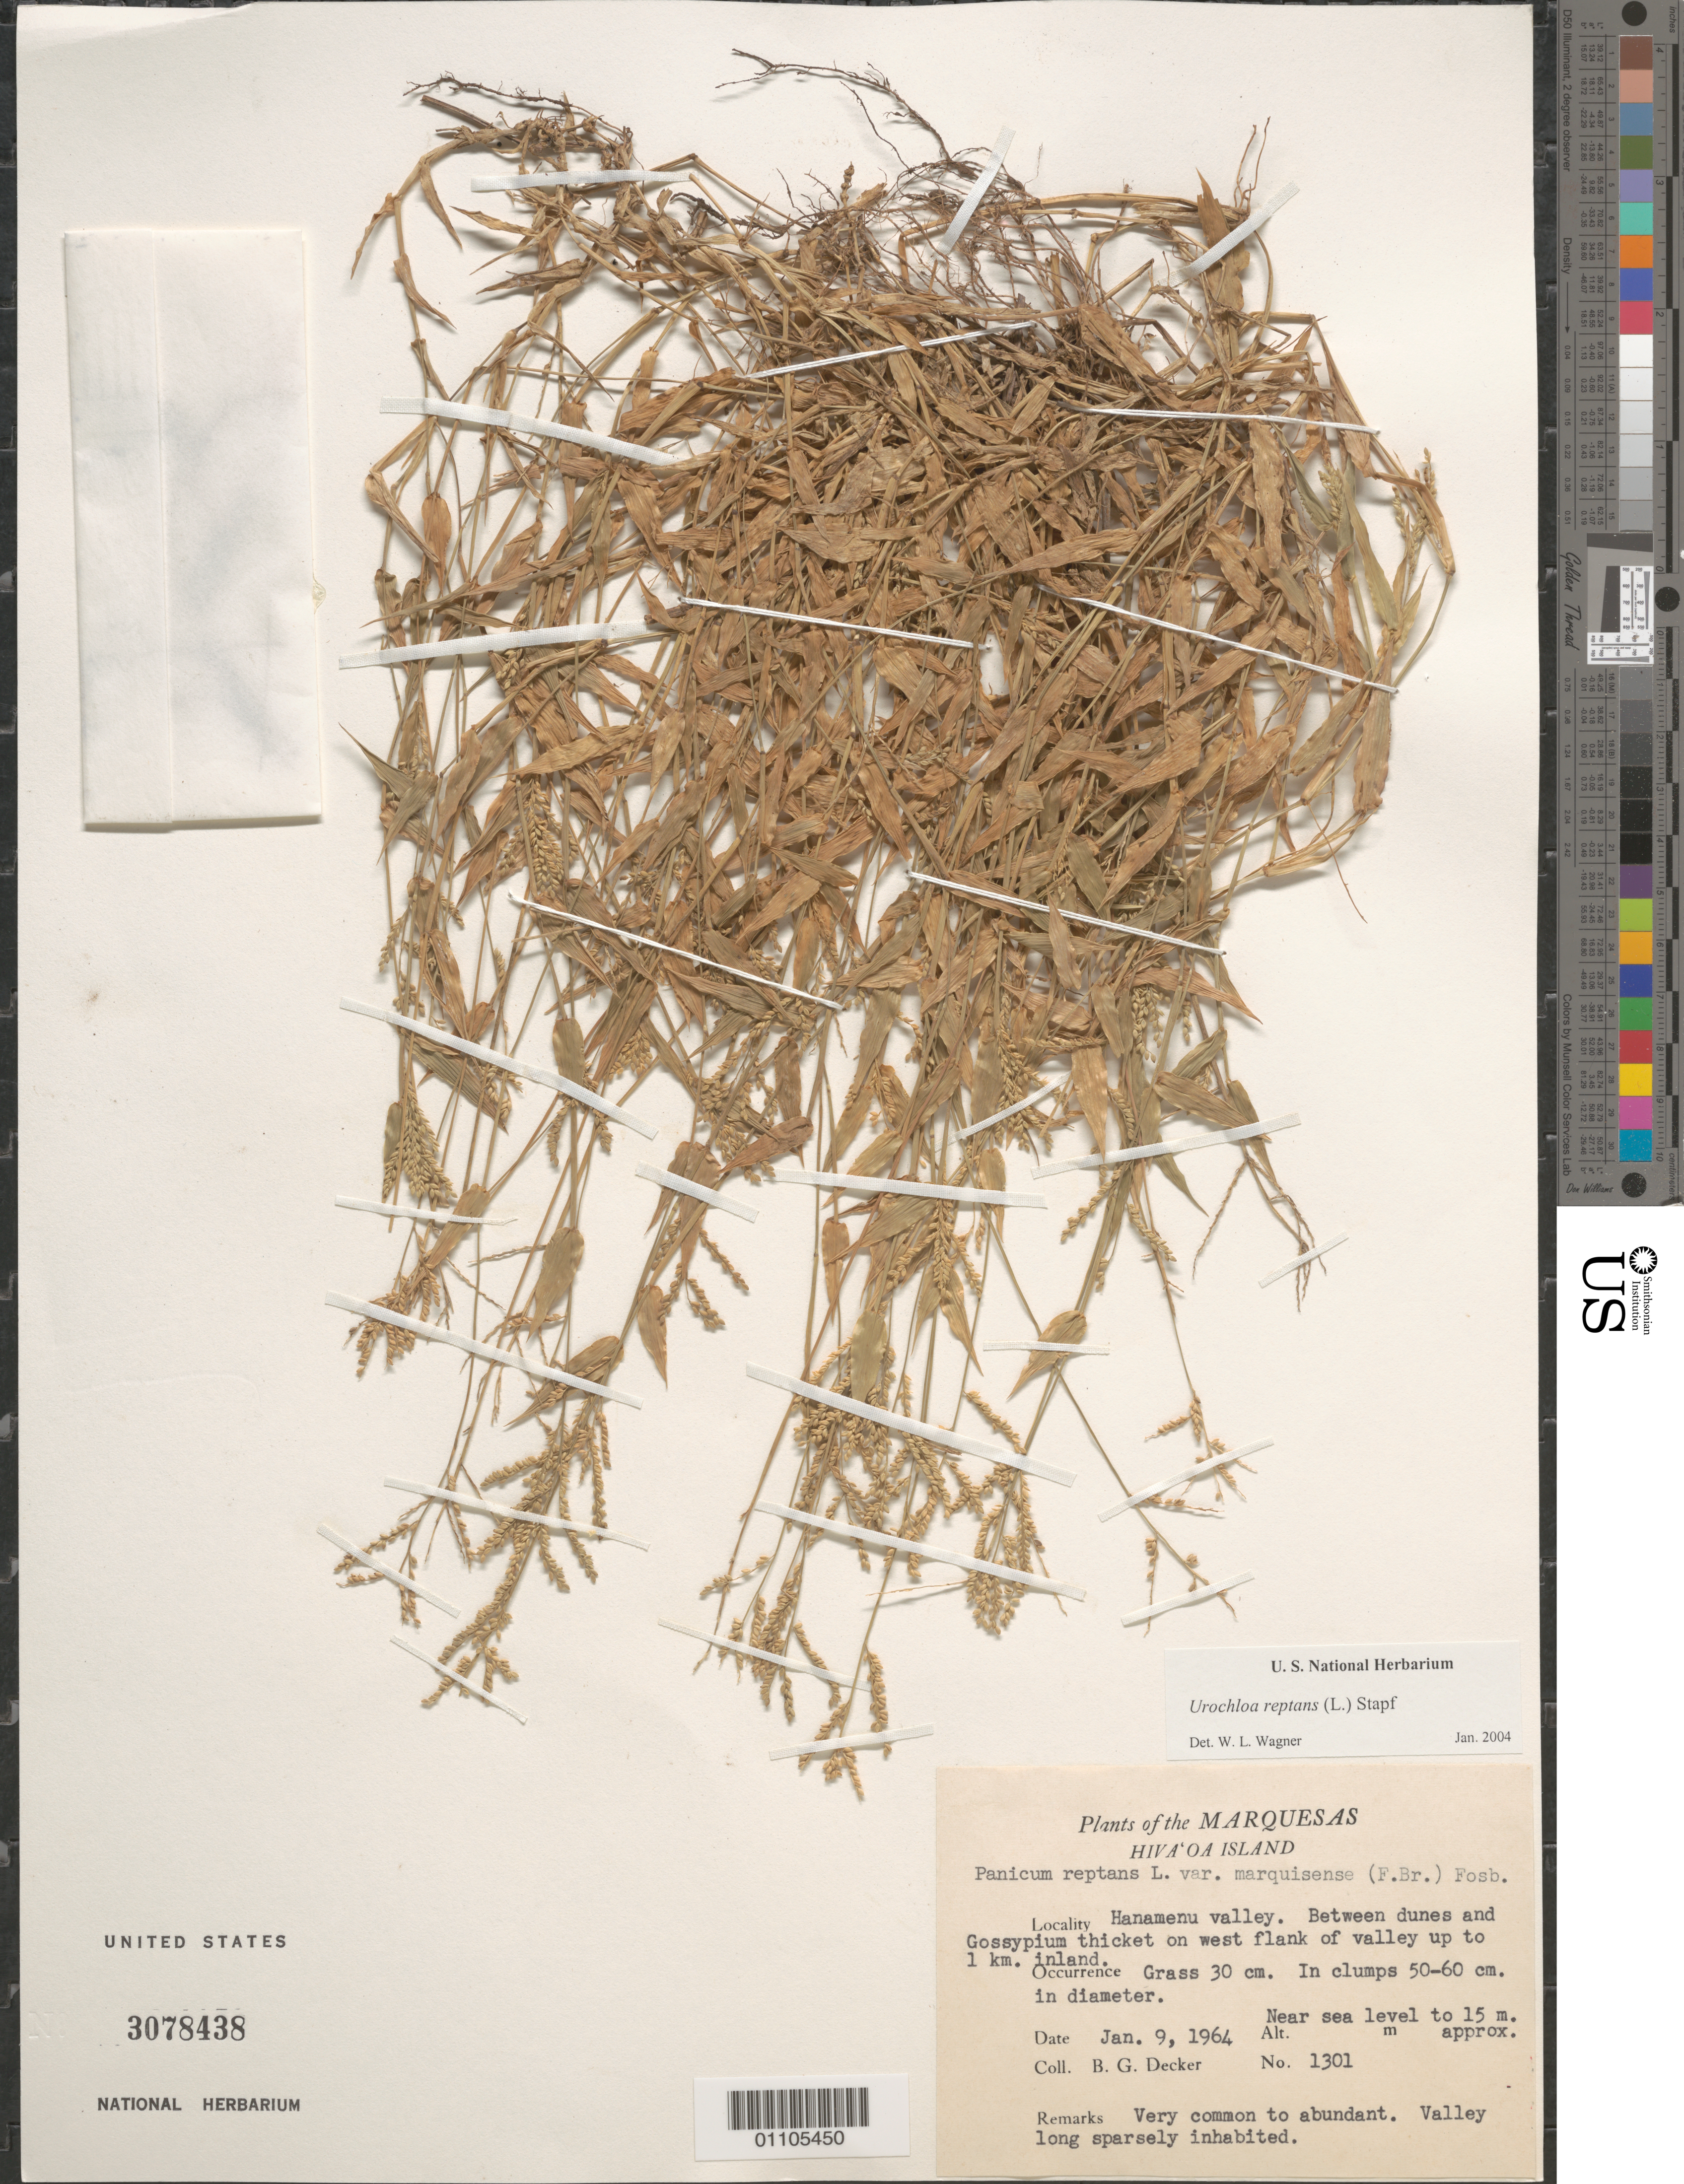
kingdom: Plantae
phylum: Tracheophyta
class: Liliopsida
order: Poales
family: Poaceae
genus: Urochloa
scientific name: Urochloa reptans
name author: (L.) Stapf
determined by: Wagner, W. L., (BOT), Smithsonian Institution - National Museum of Natural History (UNITED STATES)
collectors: B. G. Decker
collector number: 1301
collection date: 1964-01-09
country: French Polynesia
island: Hiva Oa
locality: Hanamenu valley, on W flank of valley up to 1 km inland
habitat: Between dunes and Gossypium thicket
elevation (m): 0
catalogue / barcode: US 3078438